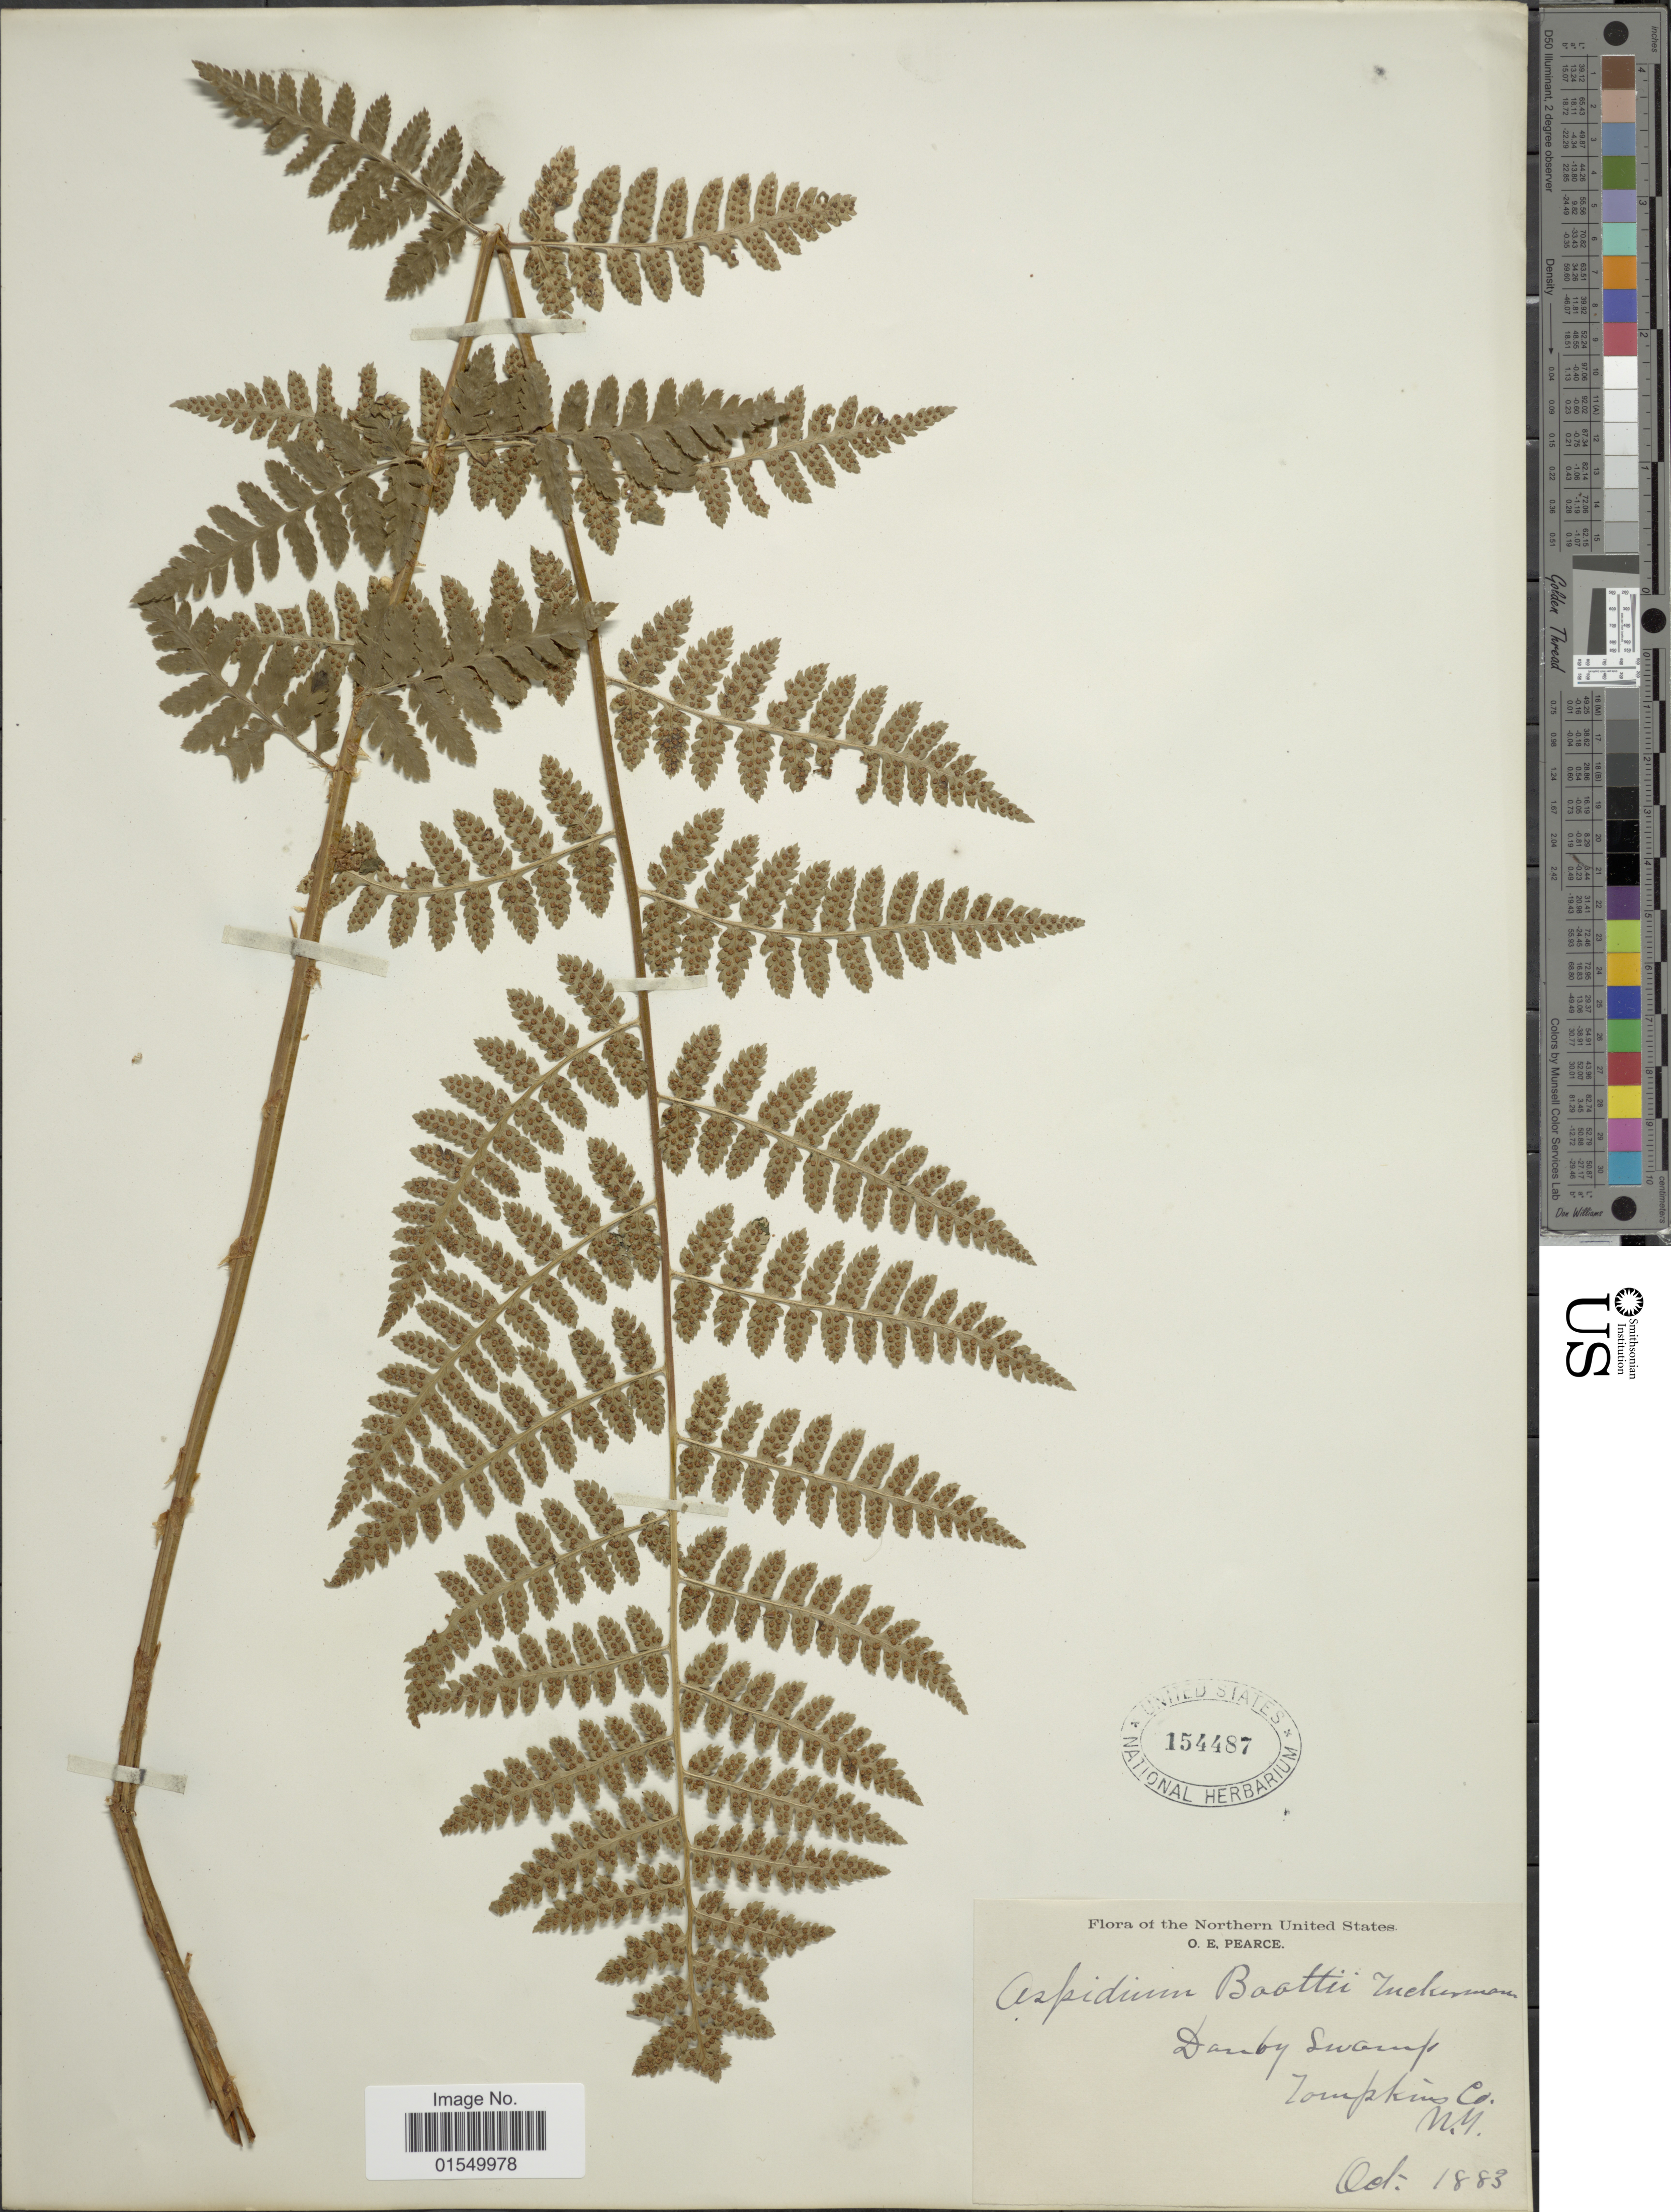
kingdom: Plantae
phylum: Tracheophyta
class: Polypodiopsida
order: Polypodiales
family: Dryopteridaceae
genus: Dryopteris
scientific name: Dryopteris x boottii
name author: Underw.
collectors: O. E. Pearce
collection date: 1883-10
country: United States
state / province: New York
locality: Northern United States, Danby Swamp, Tompkins Co, N. Y.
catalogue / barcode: US 154487